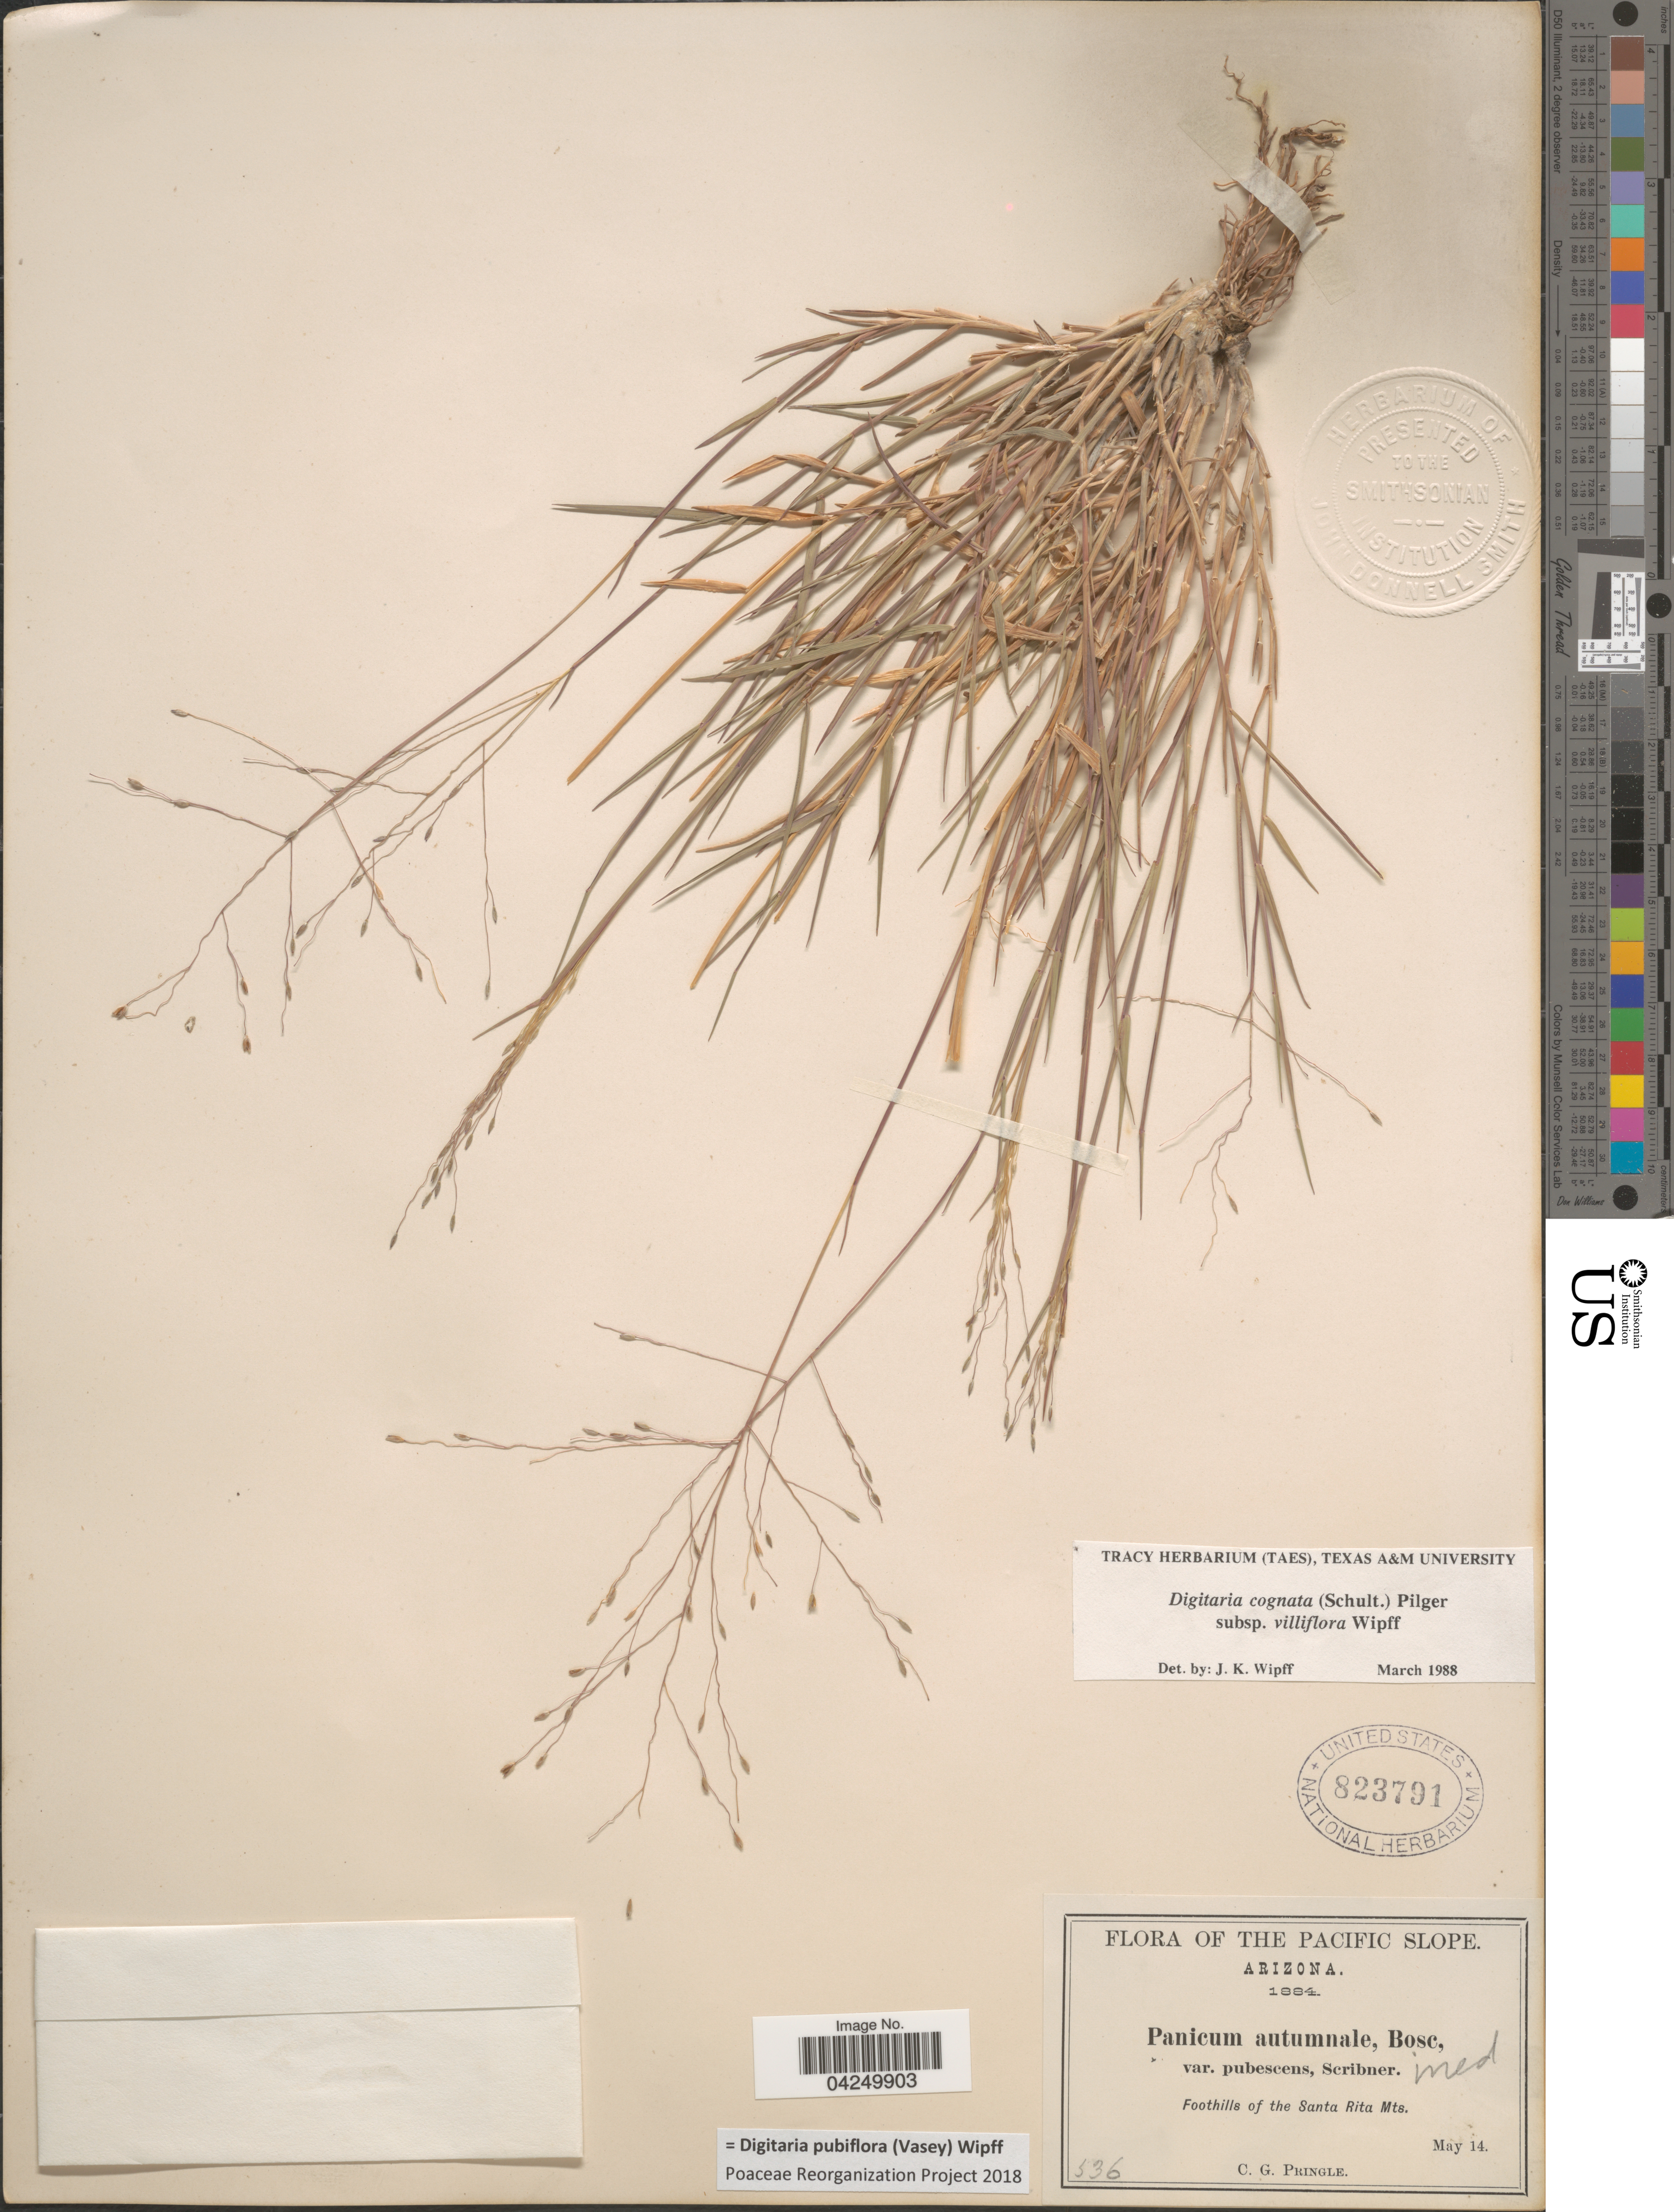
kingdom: Plantae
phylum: Tracheophyta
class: Liliopsida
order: Poales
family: Poaceae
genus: Digitaria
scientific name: Digitaria pubiflora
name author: (Vasey) Wipff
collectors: C. G. Pringle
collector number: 336*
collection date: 1884-05-14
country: United States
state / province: Arizona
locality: The Pacific Slope. Foothills of the Santa Rita Mts.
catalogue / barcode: US 823791